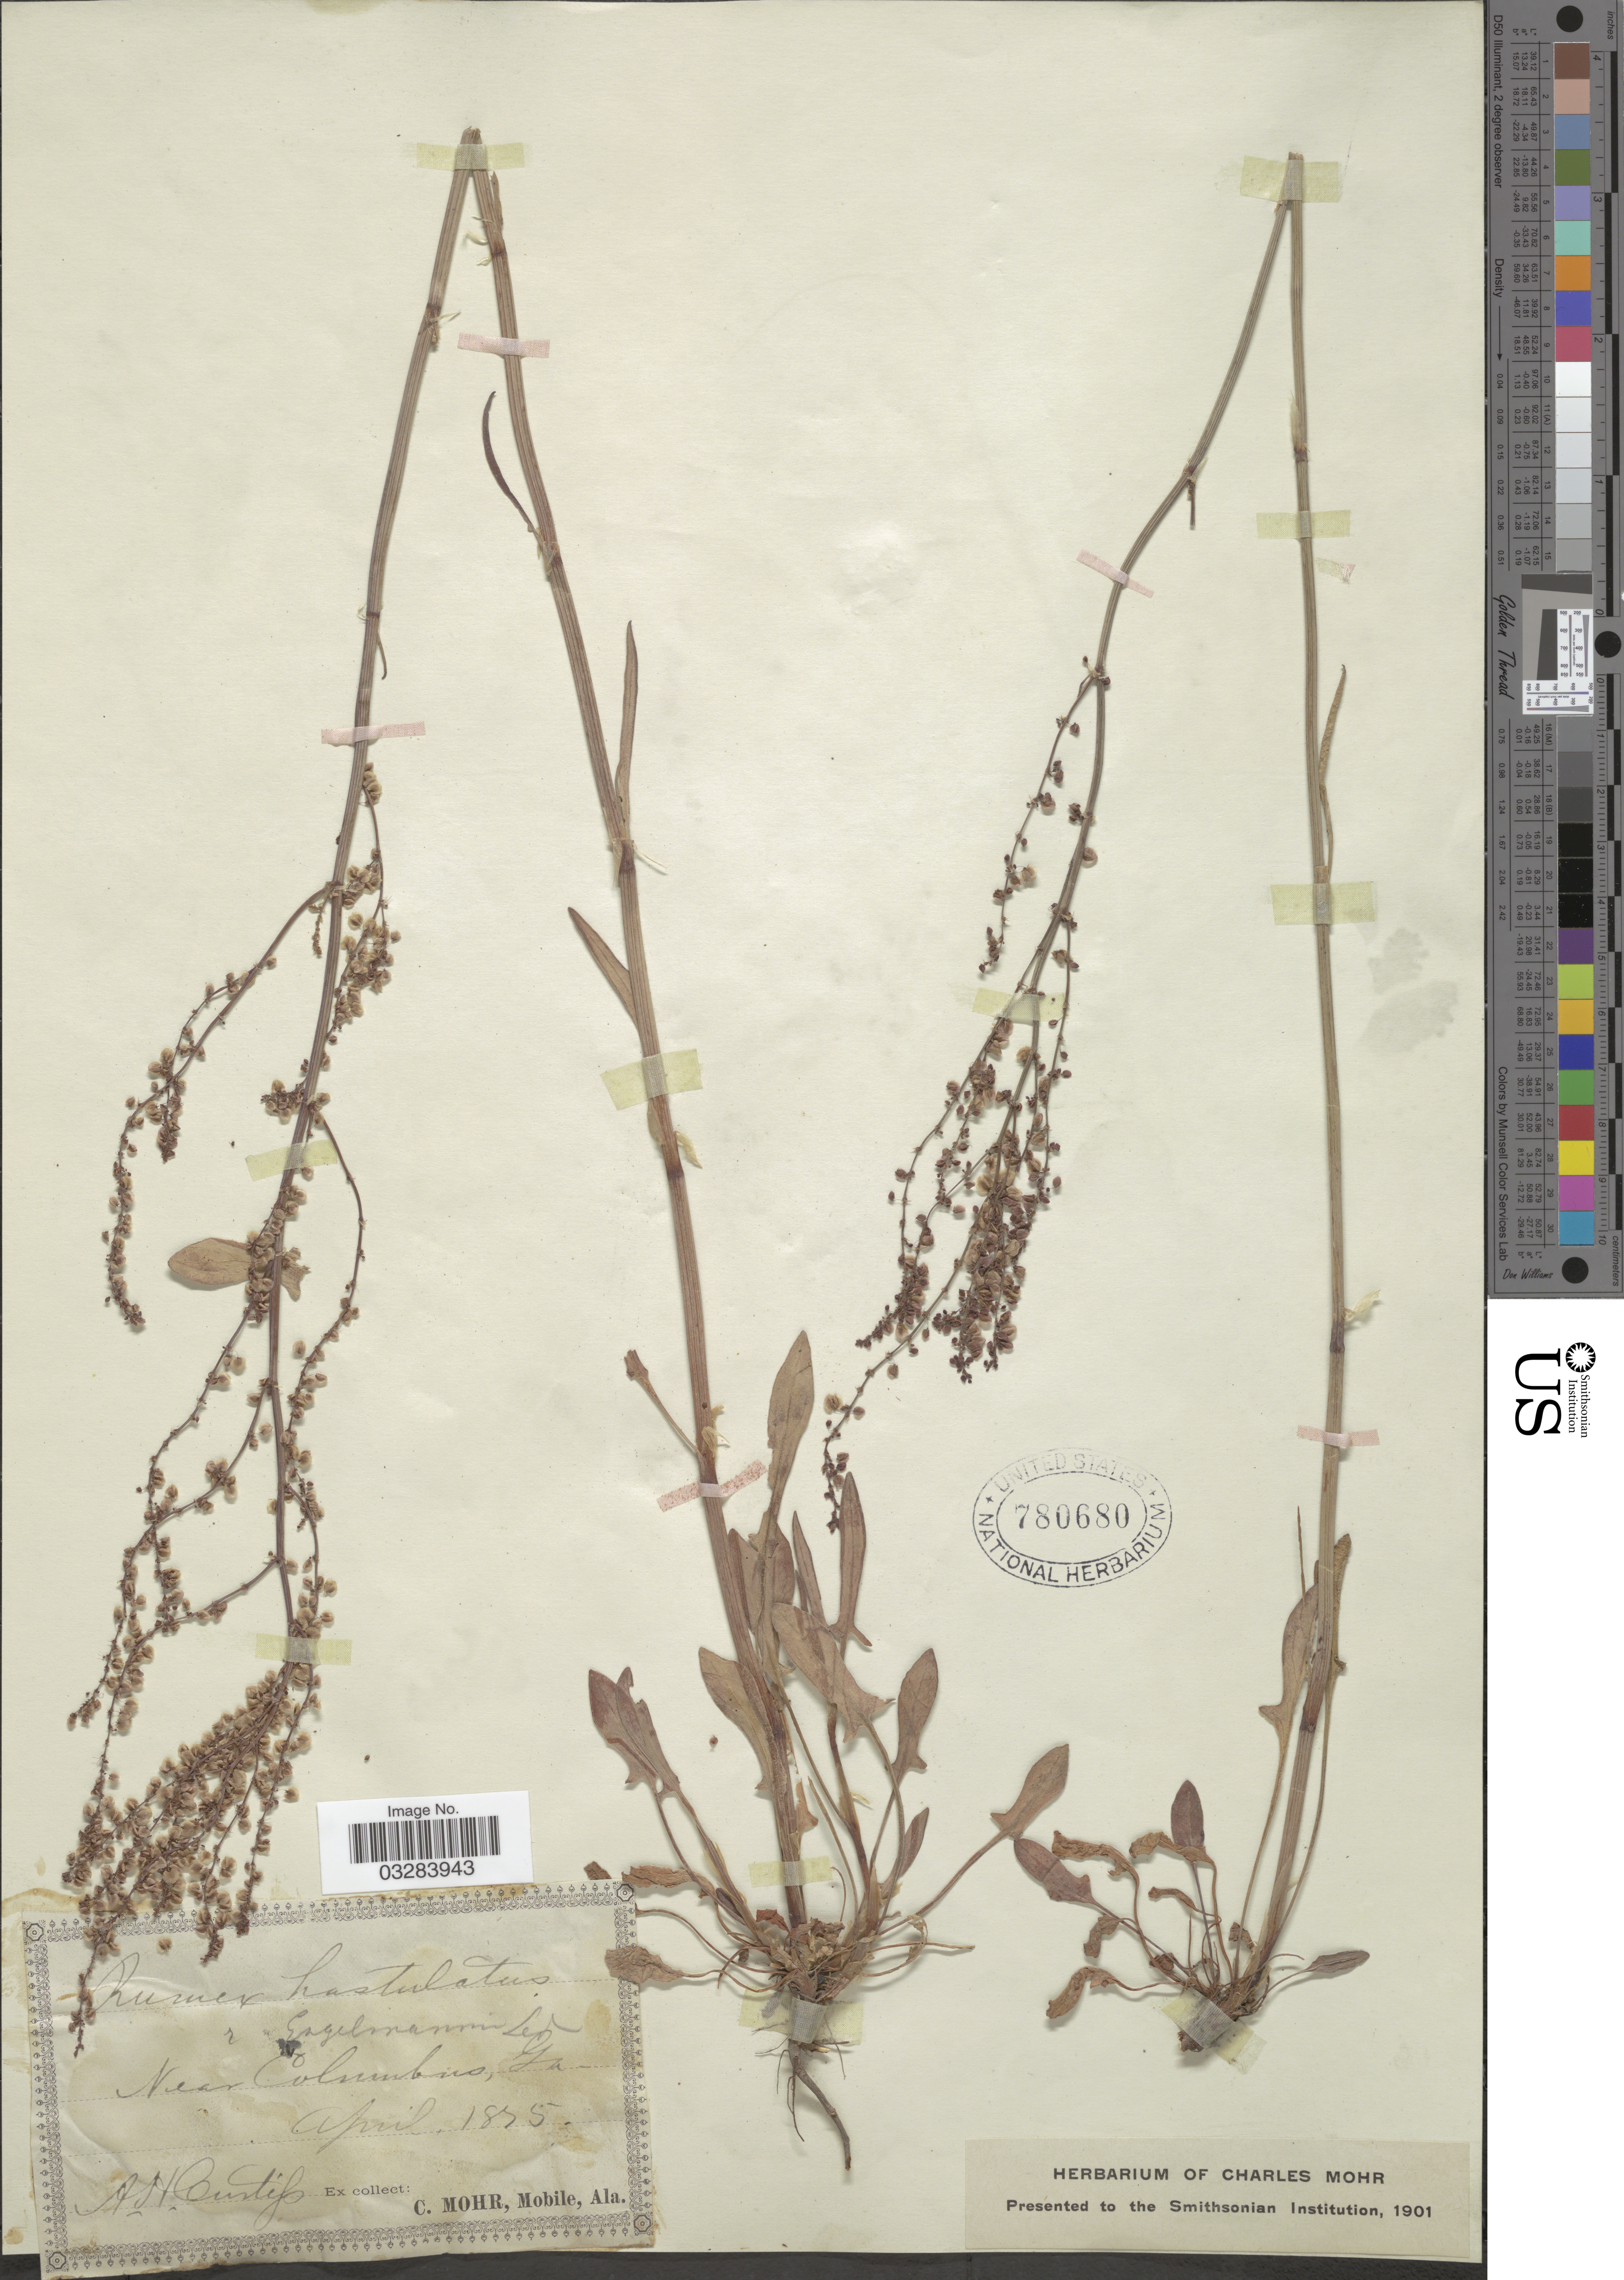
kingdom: Plantae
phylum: Tracheophyta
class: Magnoliopsida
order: Caryophyllales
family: Polygonaceae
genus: Rumex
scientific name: Rumex hastatulus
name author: Baldwin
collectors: A. H. Curtiss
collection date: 1875-04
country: United States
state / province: Georgia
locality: Near Columbus, Ga.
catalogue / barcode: US 780680